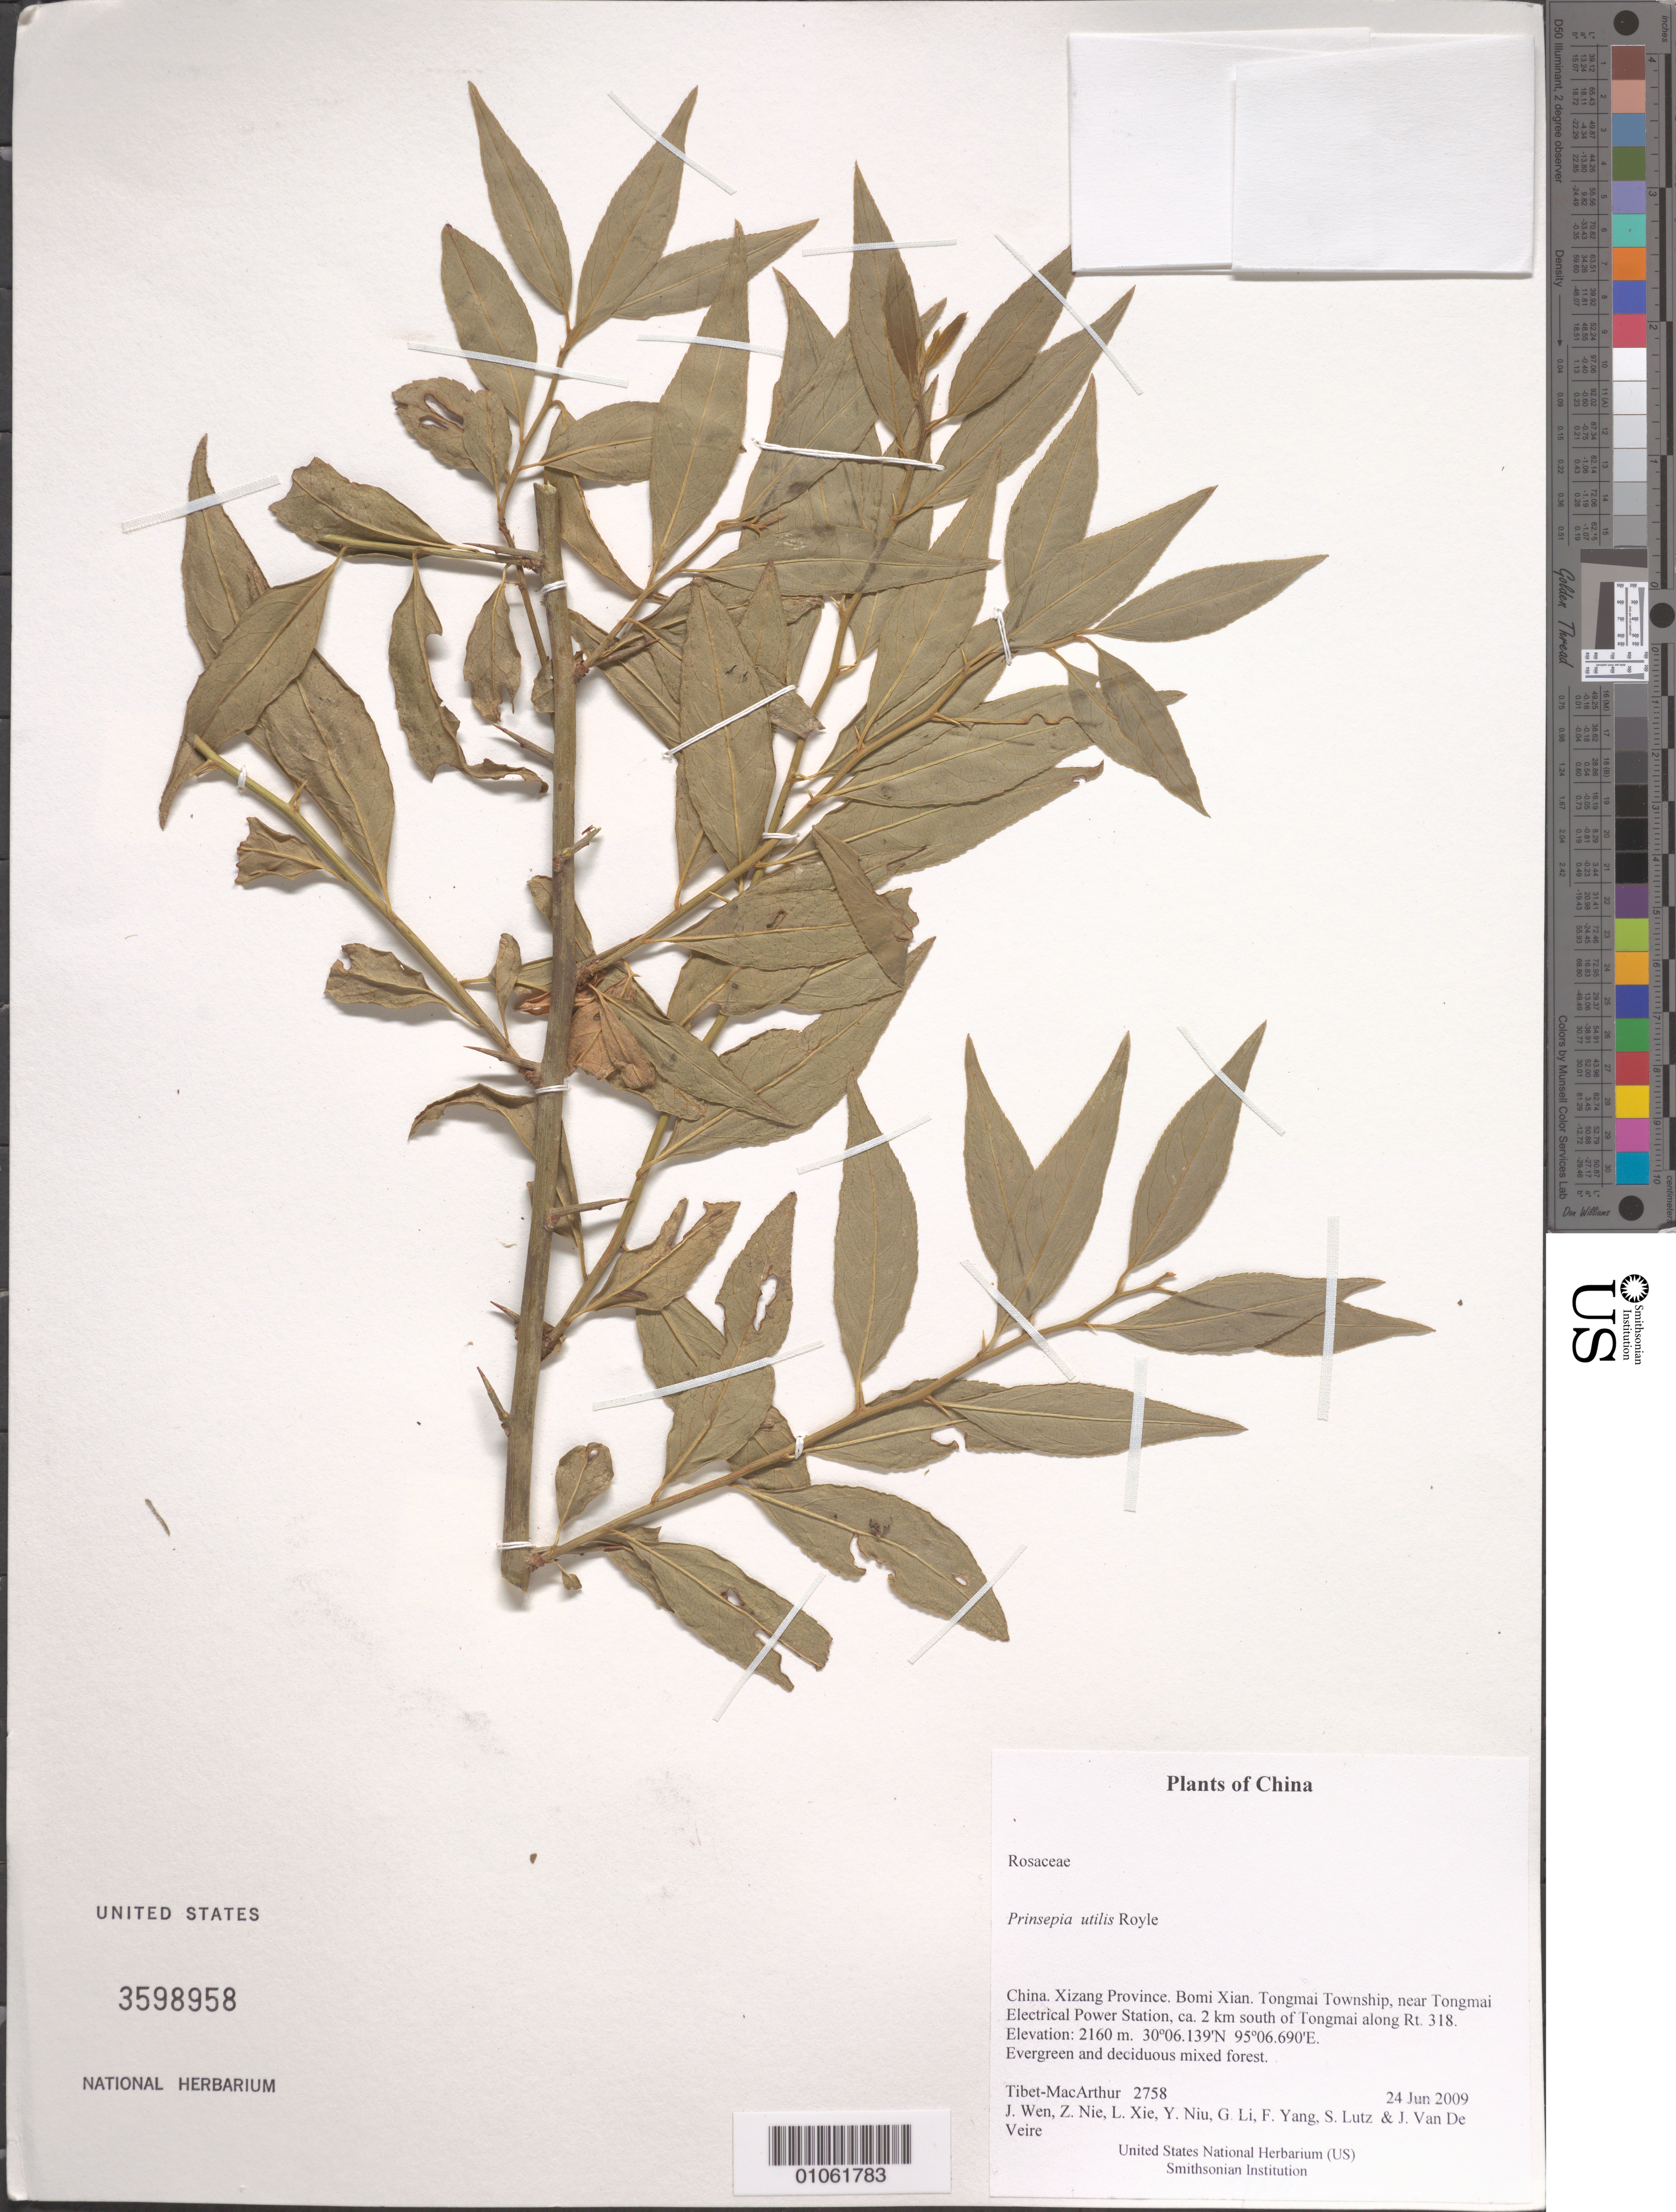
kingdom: Plantae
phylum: Tracheophyta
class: Magnoliopsida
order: Rosales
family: Rosaceae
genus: Prinsepia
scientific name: Prinsepia utilis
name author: Royle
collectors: Tibet-MacArthur, J. Wen, Z. Nie, L. Xie, Y. Niu, G. Li, F. Yang, S. Lutz & J. Van De Veire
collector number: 2758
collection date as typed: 24 Jun 2009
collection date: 2009-06-24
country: China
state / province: Xizang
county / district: Bomi Xian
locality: Tongmai Township, near Tongmai Electrical Power Station, ca. 2 km south of Tongmai along Rt. 318.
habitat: Evergreen and deciduous mixed forest.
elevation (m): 2160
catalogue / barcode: US 3598958